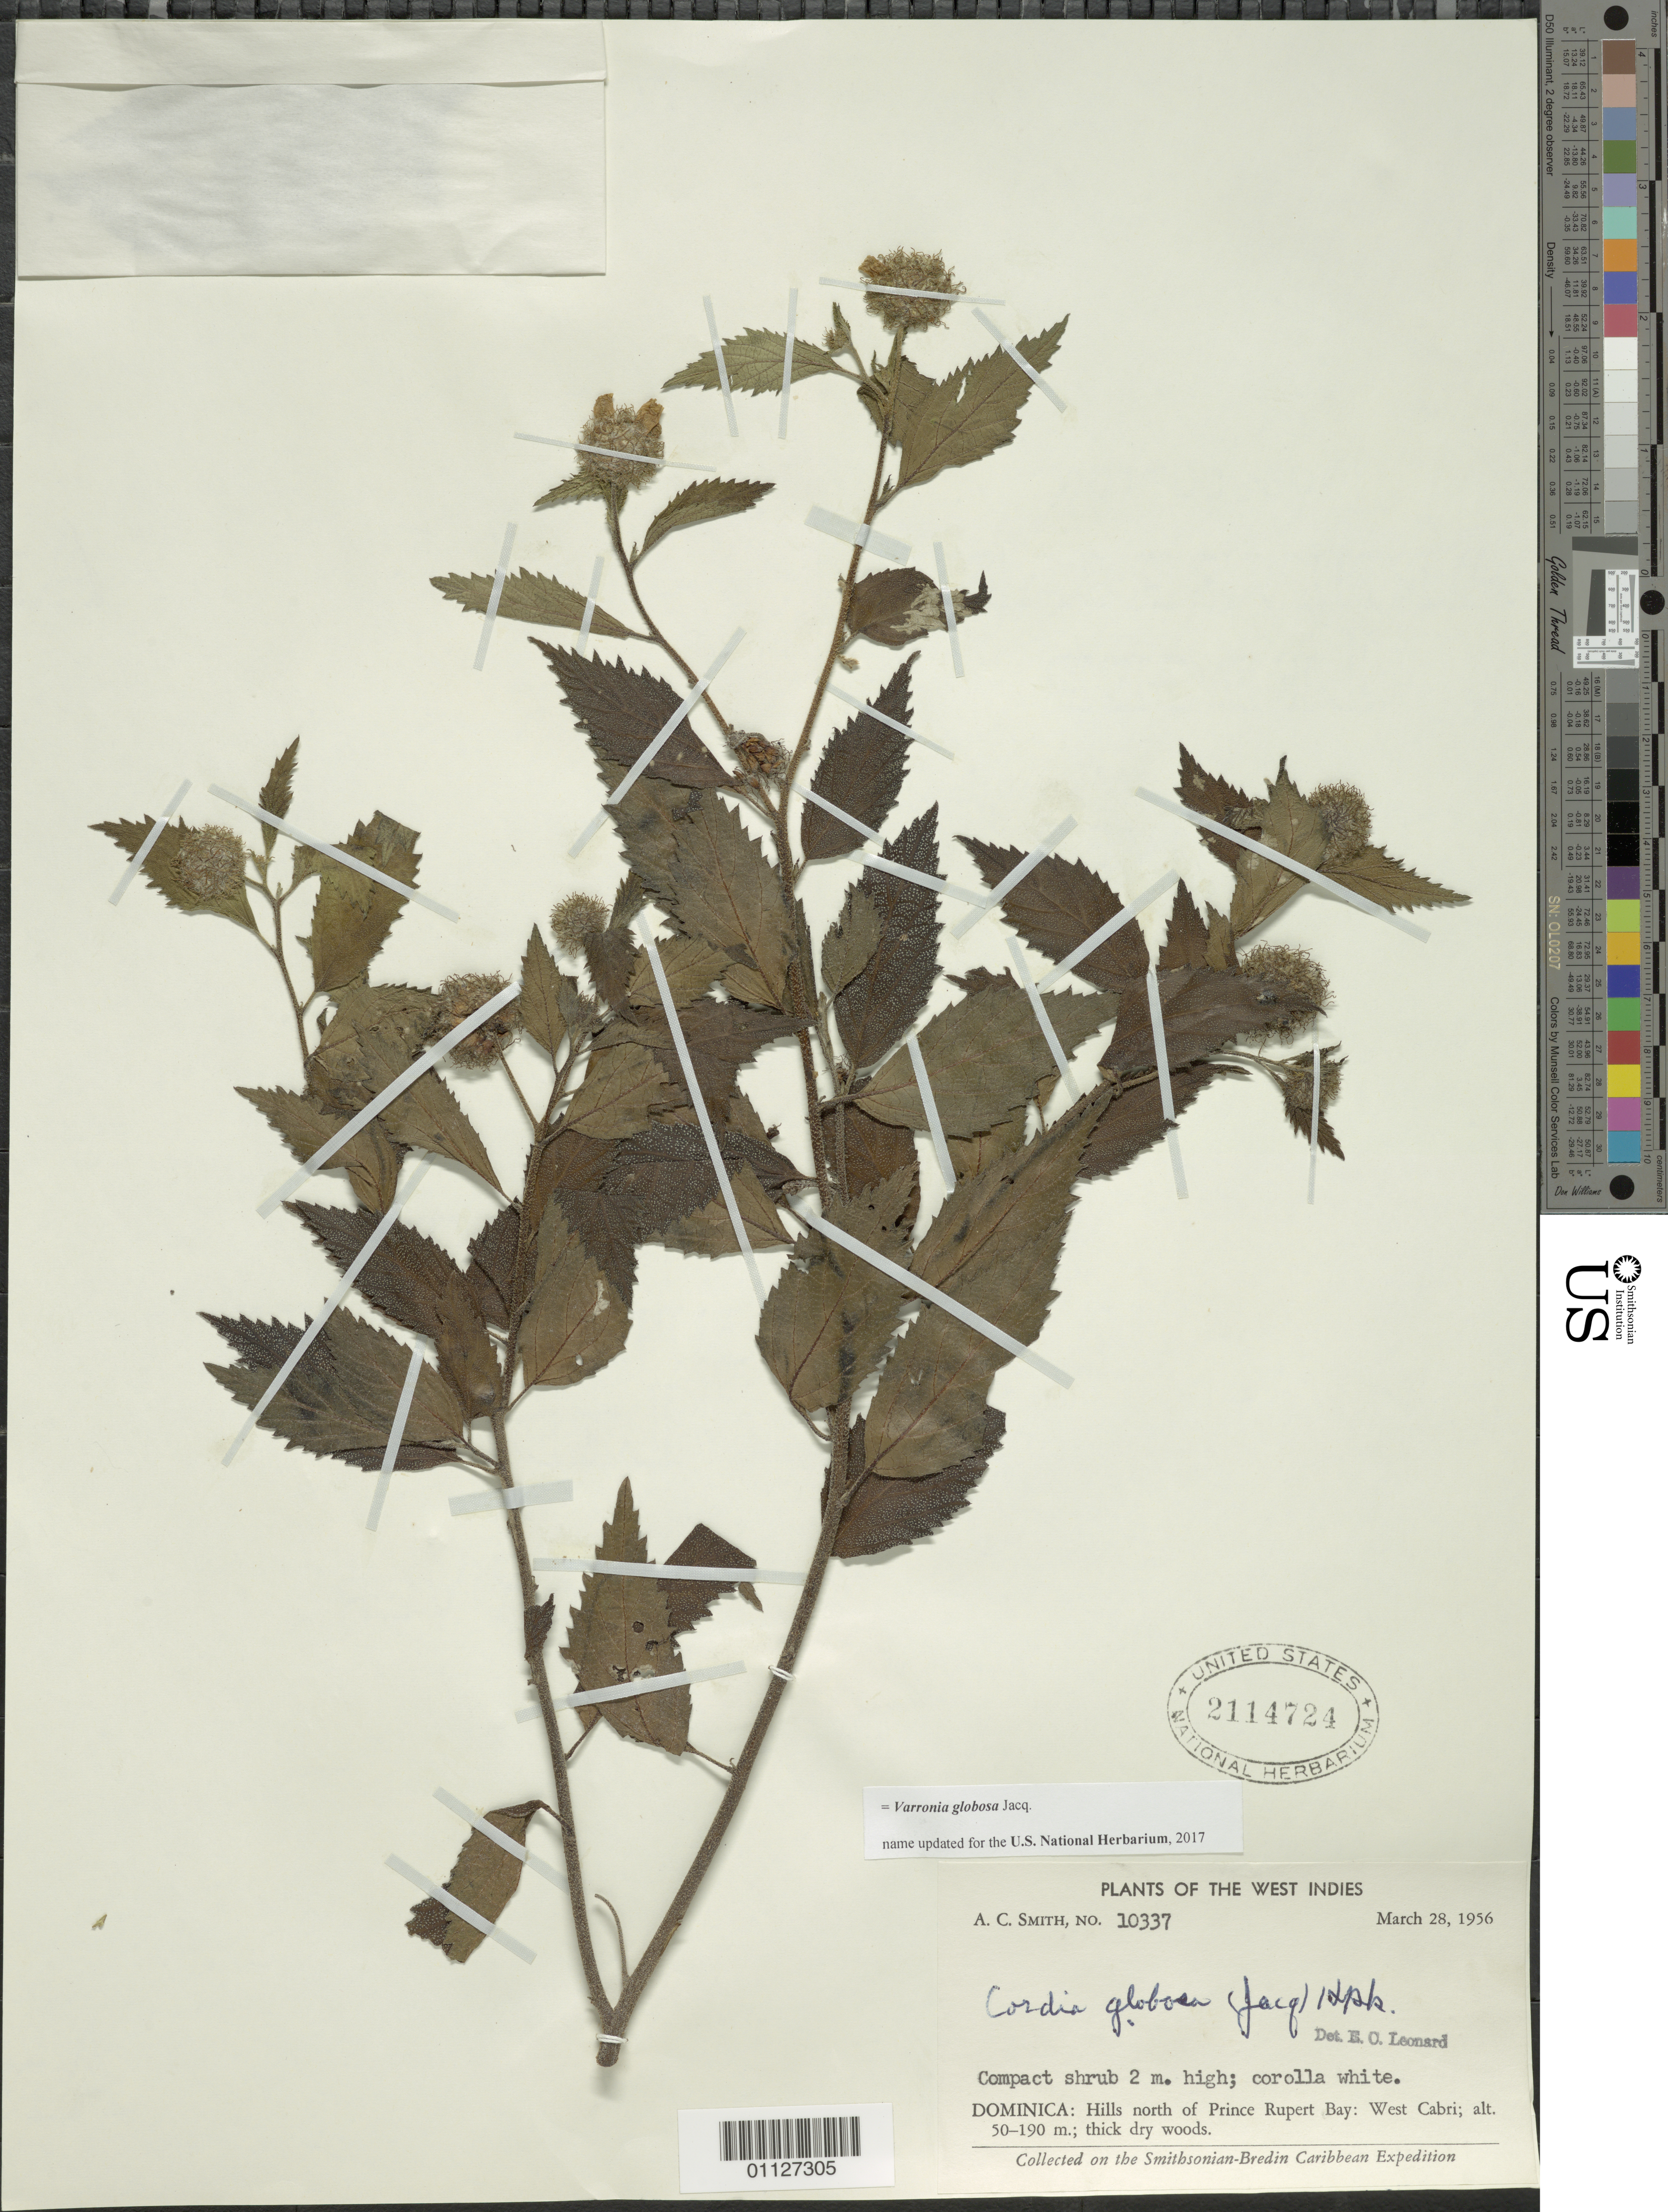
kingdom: Plantae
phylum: Tracheophyta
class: Magnoliopsida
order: Boraginales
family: Cordiaceae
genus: Varronia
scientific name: Varronia globosa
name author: Jacq.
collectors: A. C. Smith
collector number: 10337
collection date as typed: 28 Mar 1956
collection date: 1956-03-28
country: Dominica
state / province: St. John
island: Dominica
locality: Hills N of Prince Rupert Bay: West Cabri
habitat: thick dry woods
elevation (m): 50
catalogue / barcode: US 2114724